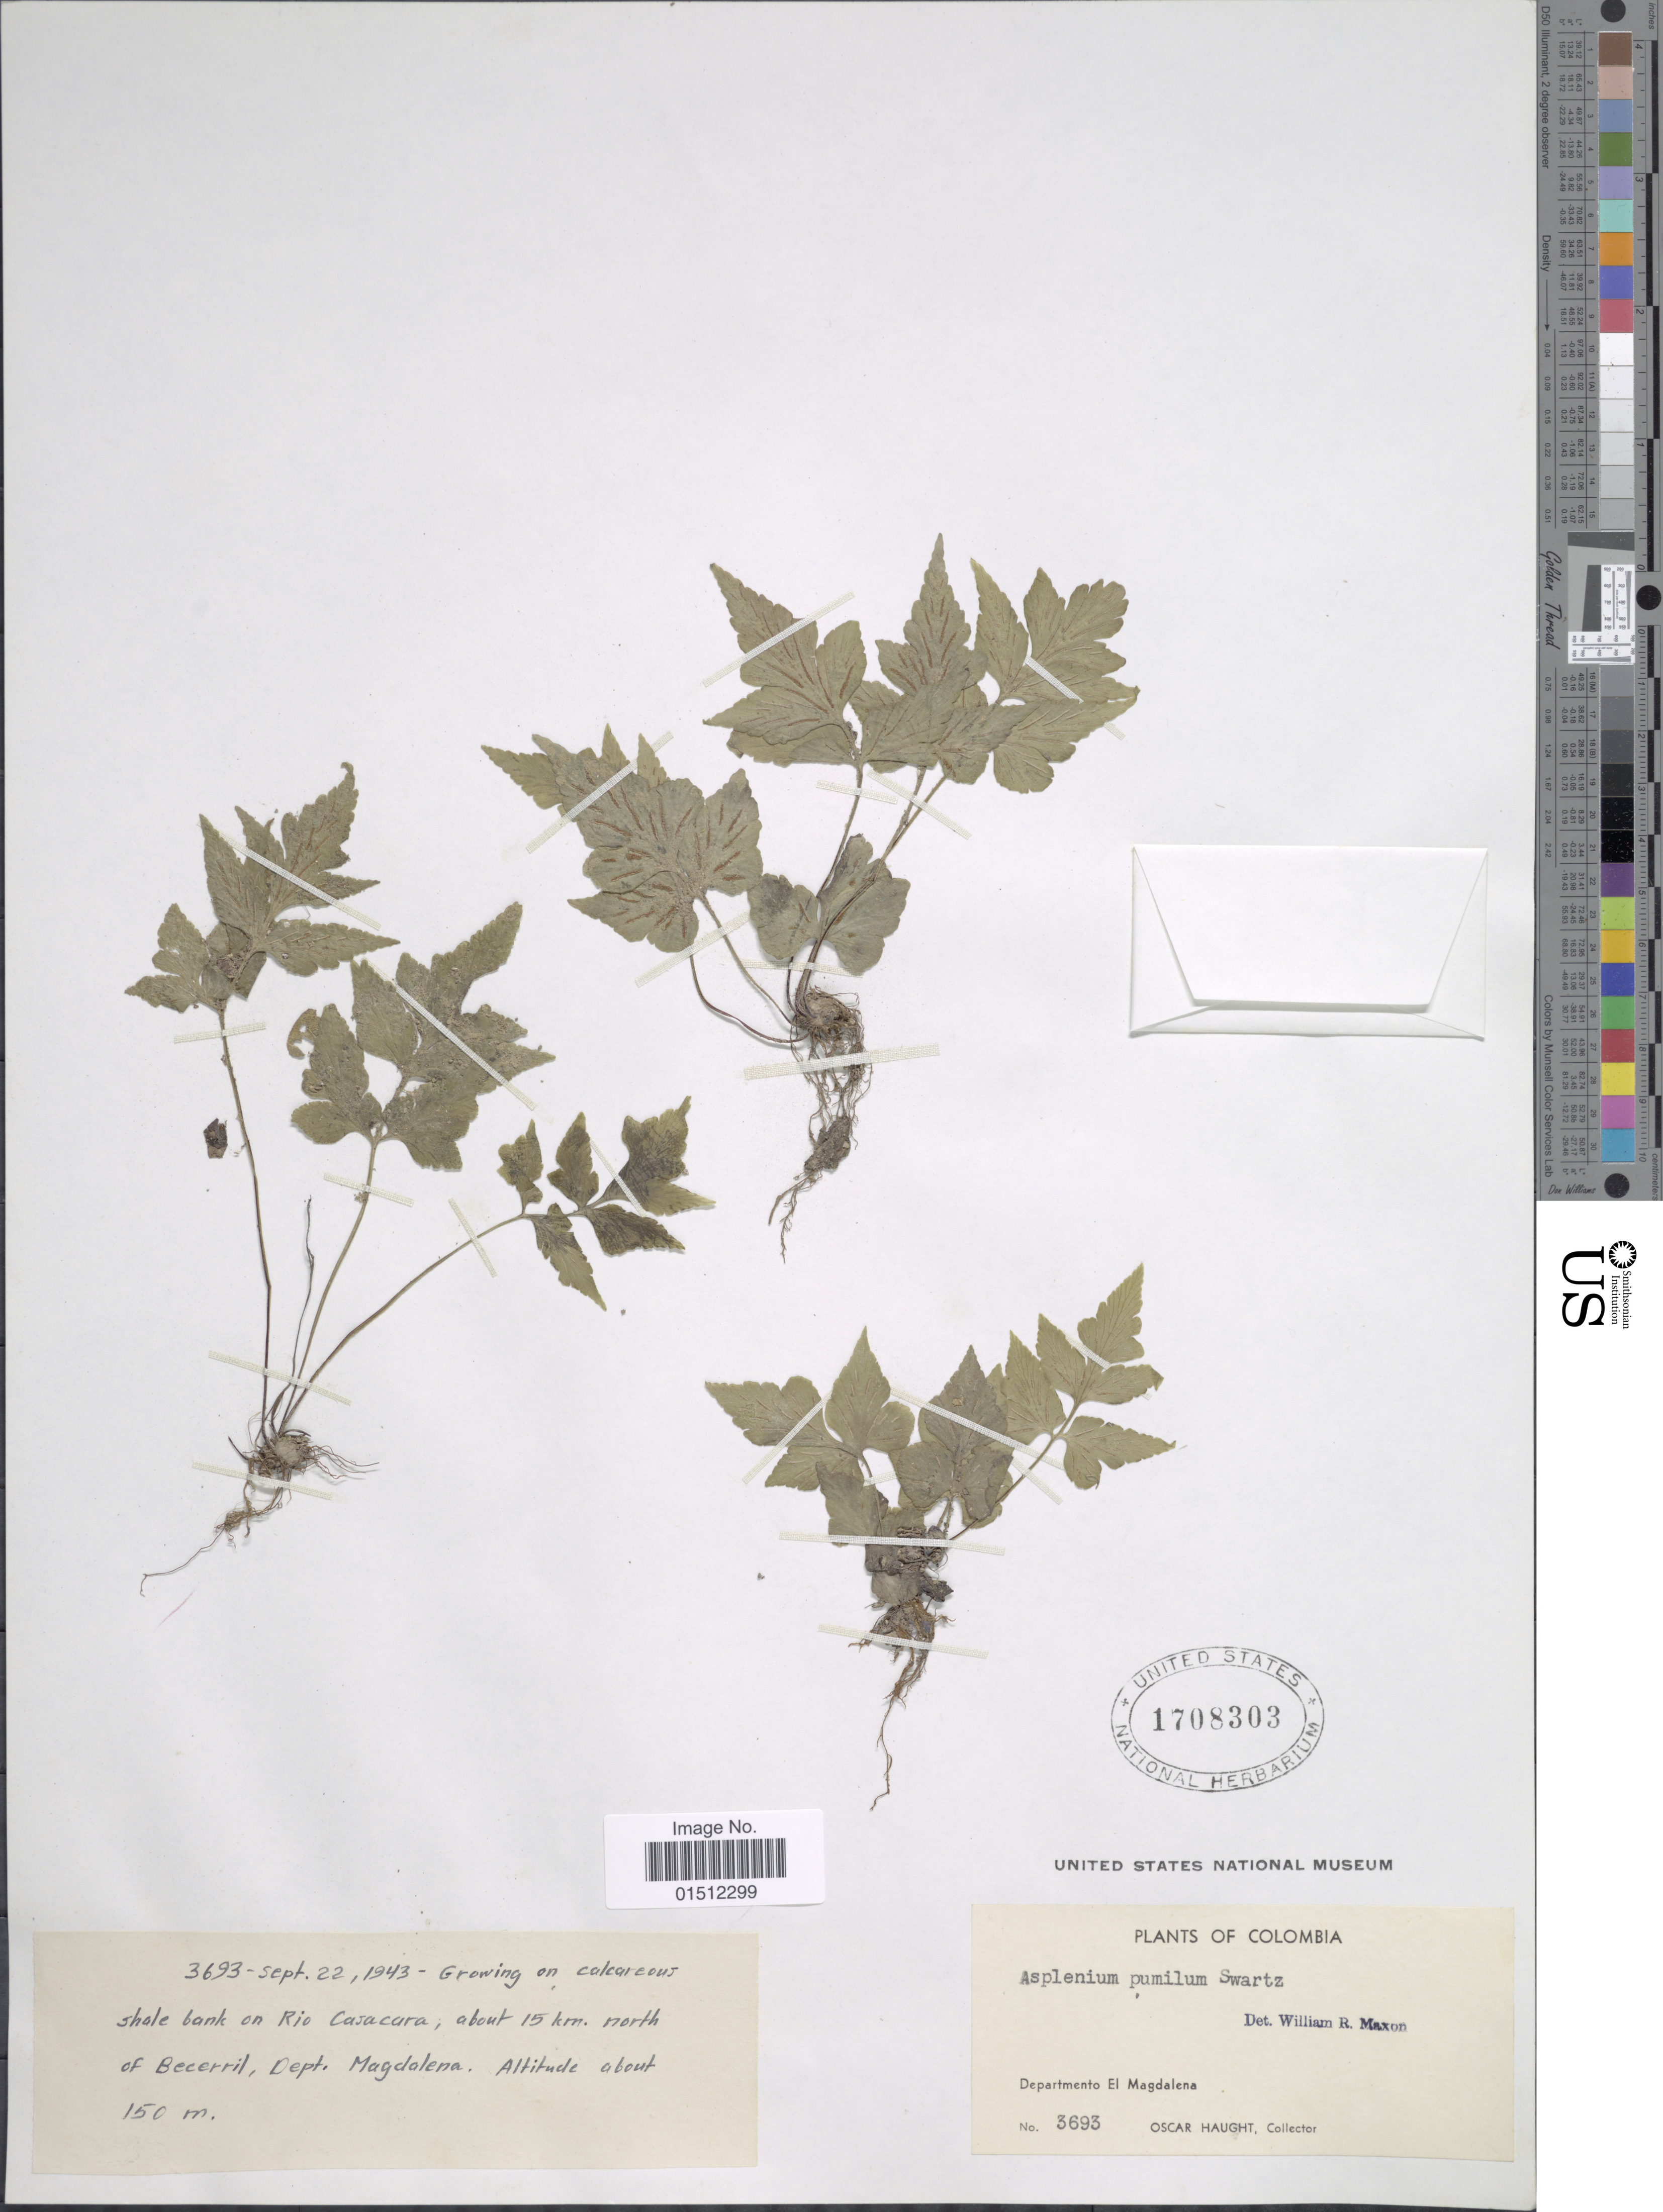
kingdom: Plantae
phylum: Tracheophyta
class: Polypodiopsida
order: Polypodiales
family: Aspleniaceae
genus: Asplenium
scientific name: Asplenium pumilum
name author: Sw.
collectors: O. L. Haught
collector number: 3693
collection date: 1943-09-22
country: Colombia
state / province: Magdalena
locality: Rio Casacara; about 15 km north of Becerril. Dept. Magdalena. Colombia.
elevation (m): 150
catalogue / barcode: US 1708303